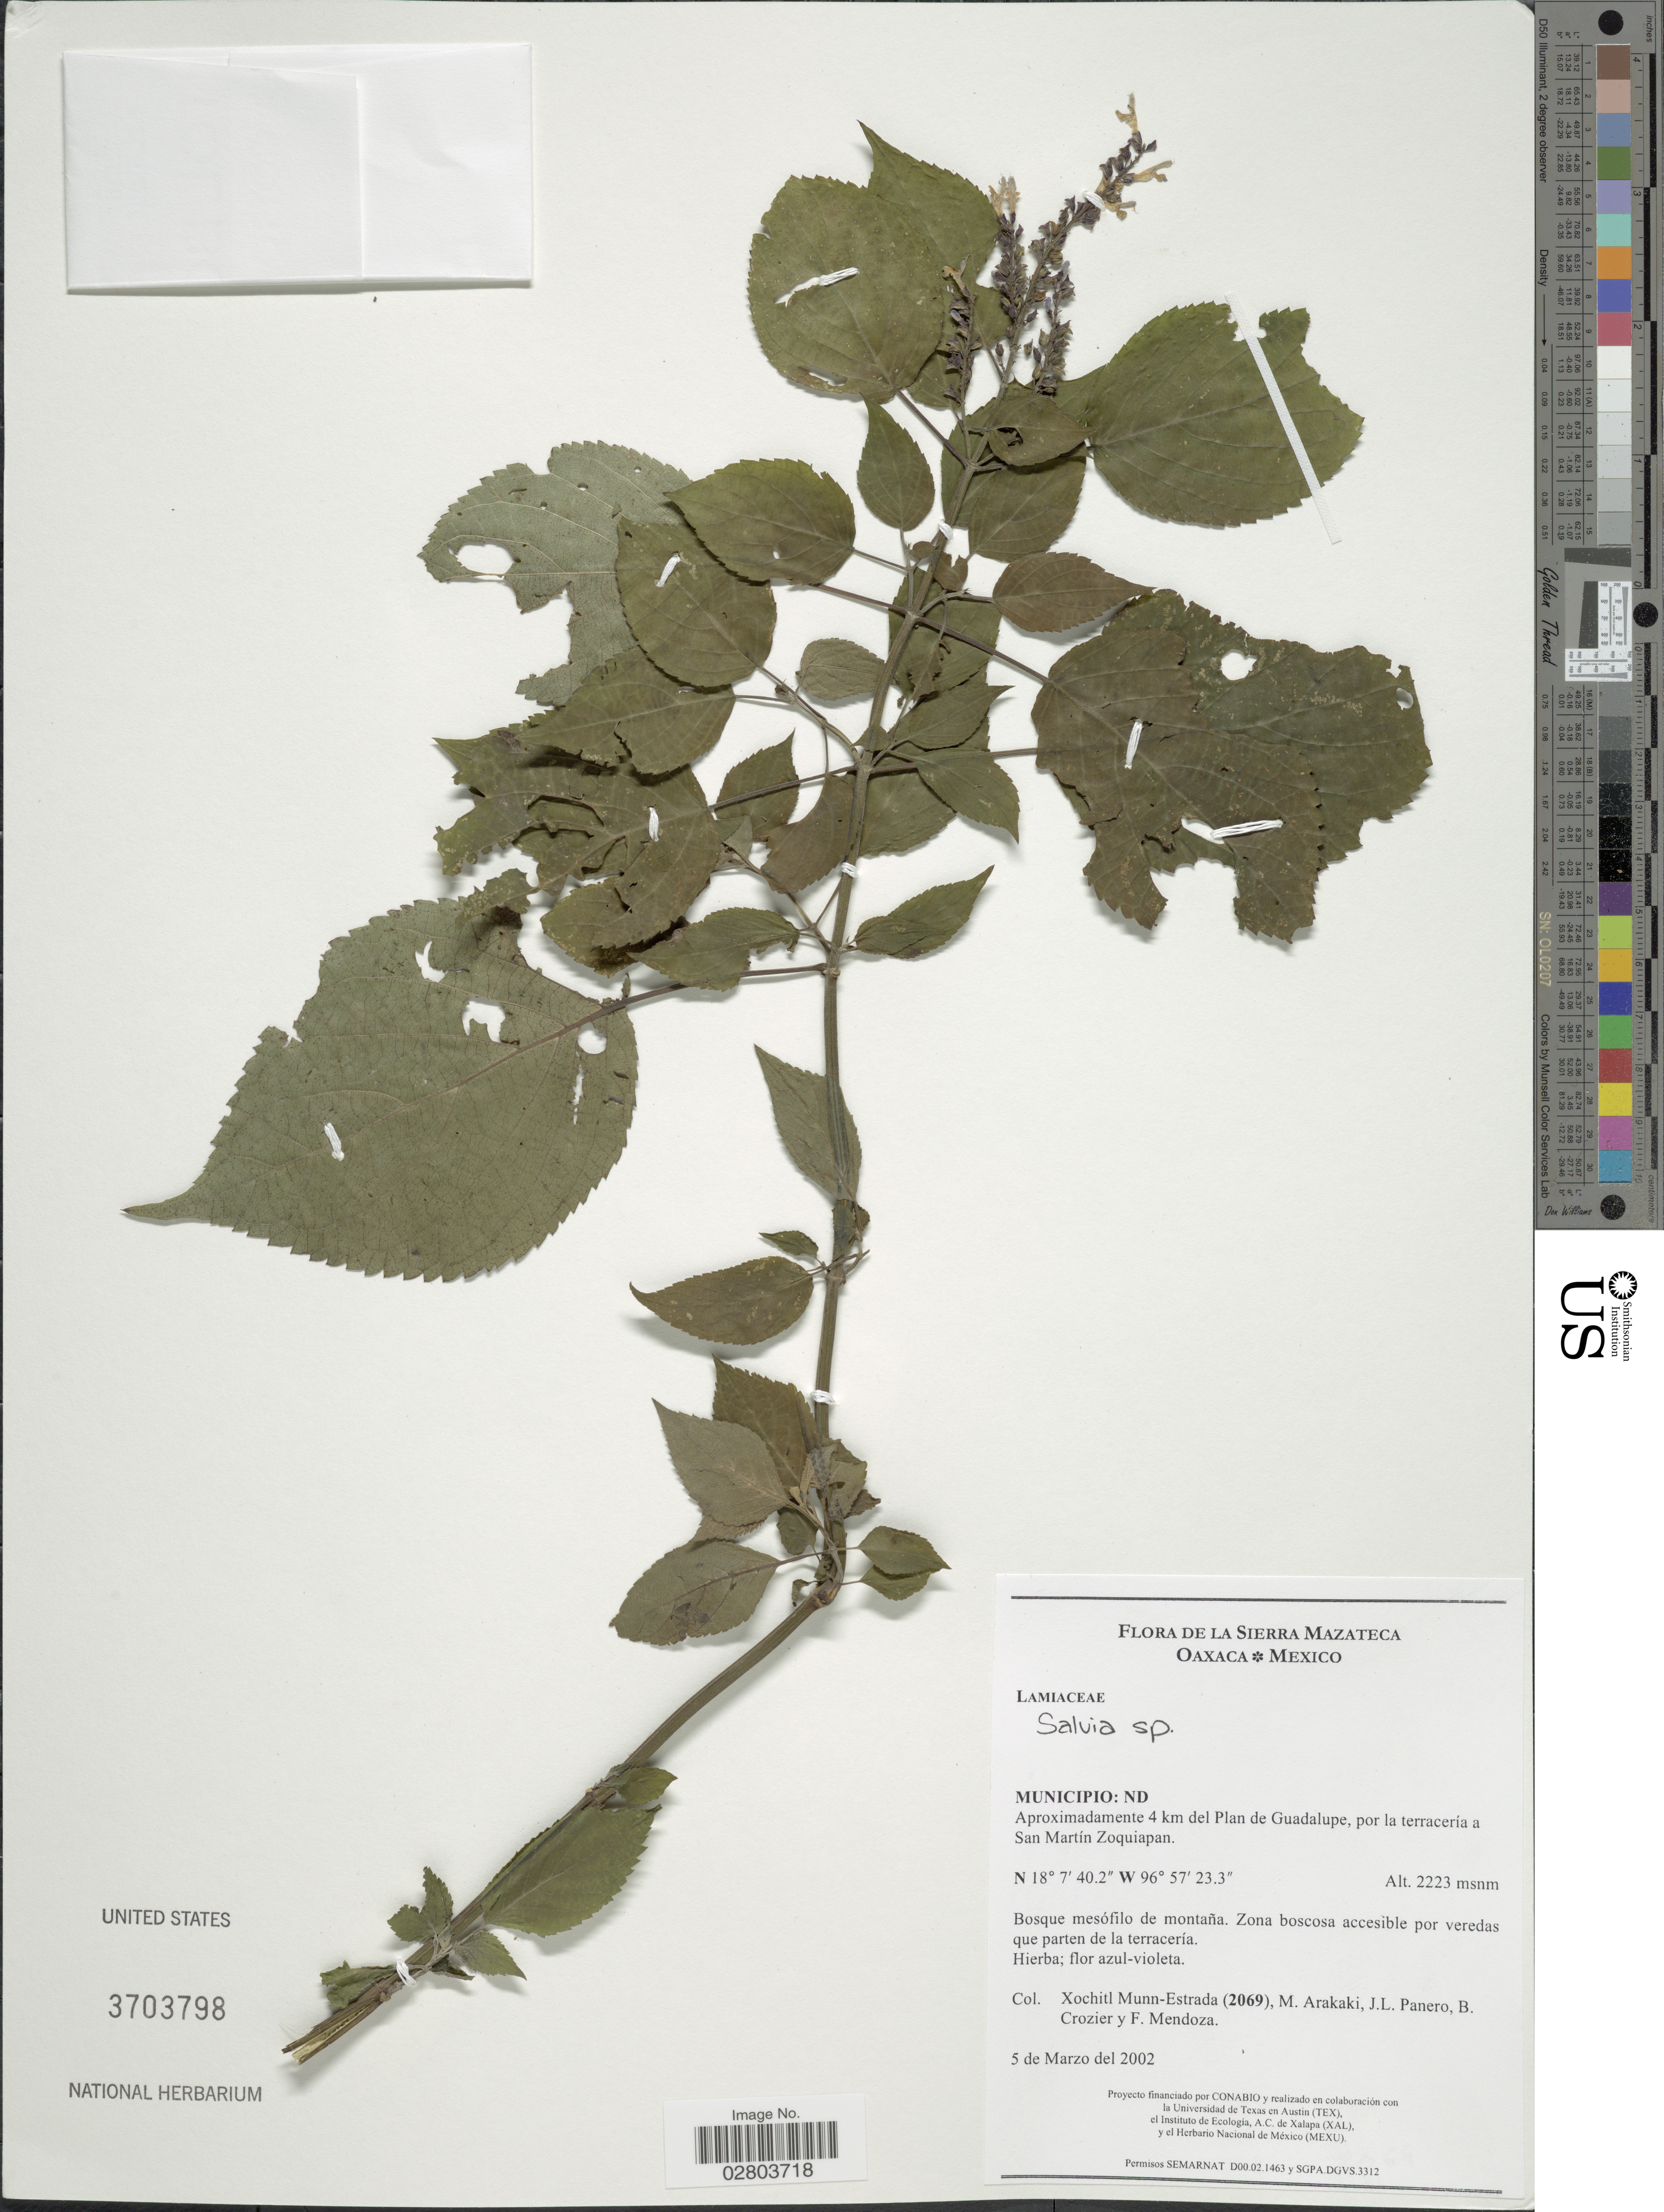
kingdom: Plantae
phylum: Tracheophyta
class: Magnoliopsida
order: Lamiales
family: Lamiaceae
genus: Salvia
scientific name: Salvia sp.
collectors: X. Munn-Estrada, M. Arakaki, J. L. Panero, B. Crozier & F. Mendoza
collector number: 2069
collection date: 2002-03-05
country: Mexico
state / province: Oaxaca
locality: Sierra Mazateca. Municipio: ND. Aproximadamente 4 km del Plan de Guadalupe, por la terracería a San Martín Zoquiapan.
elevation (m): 2223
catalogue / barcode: US 3703798